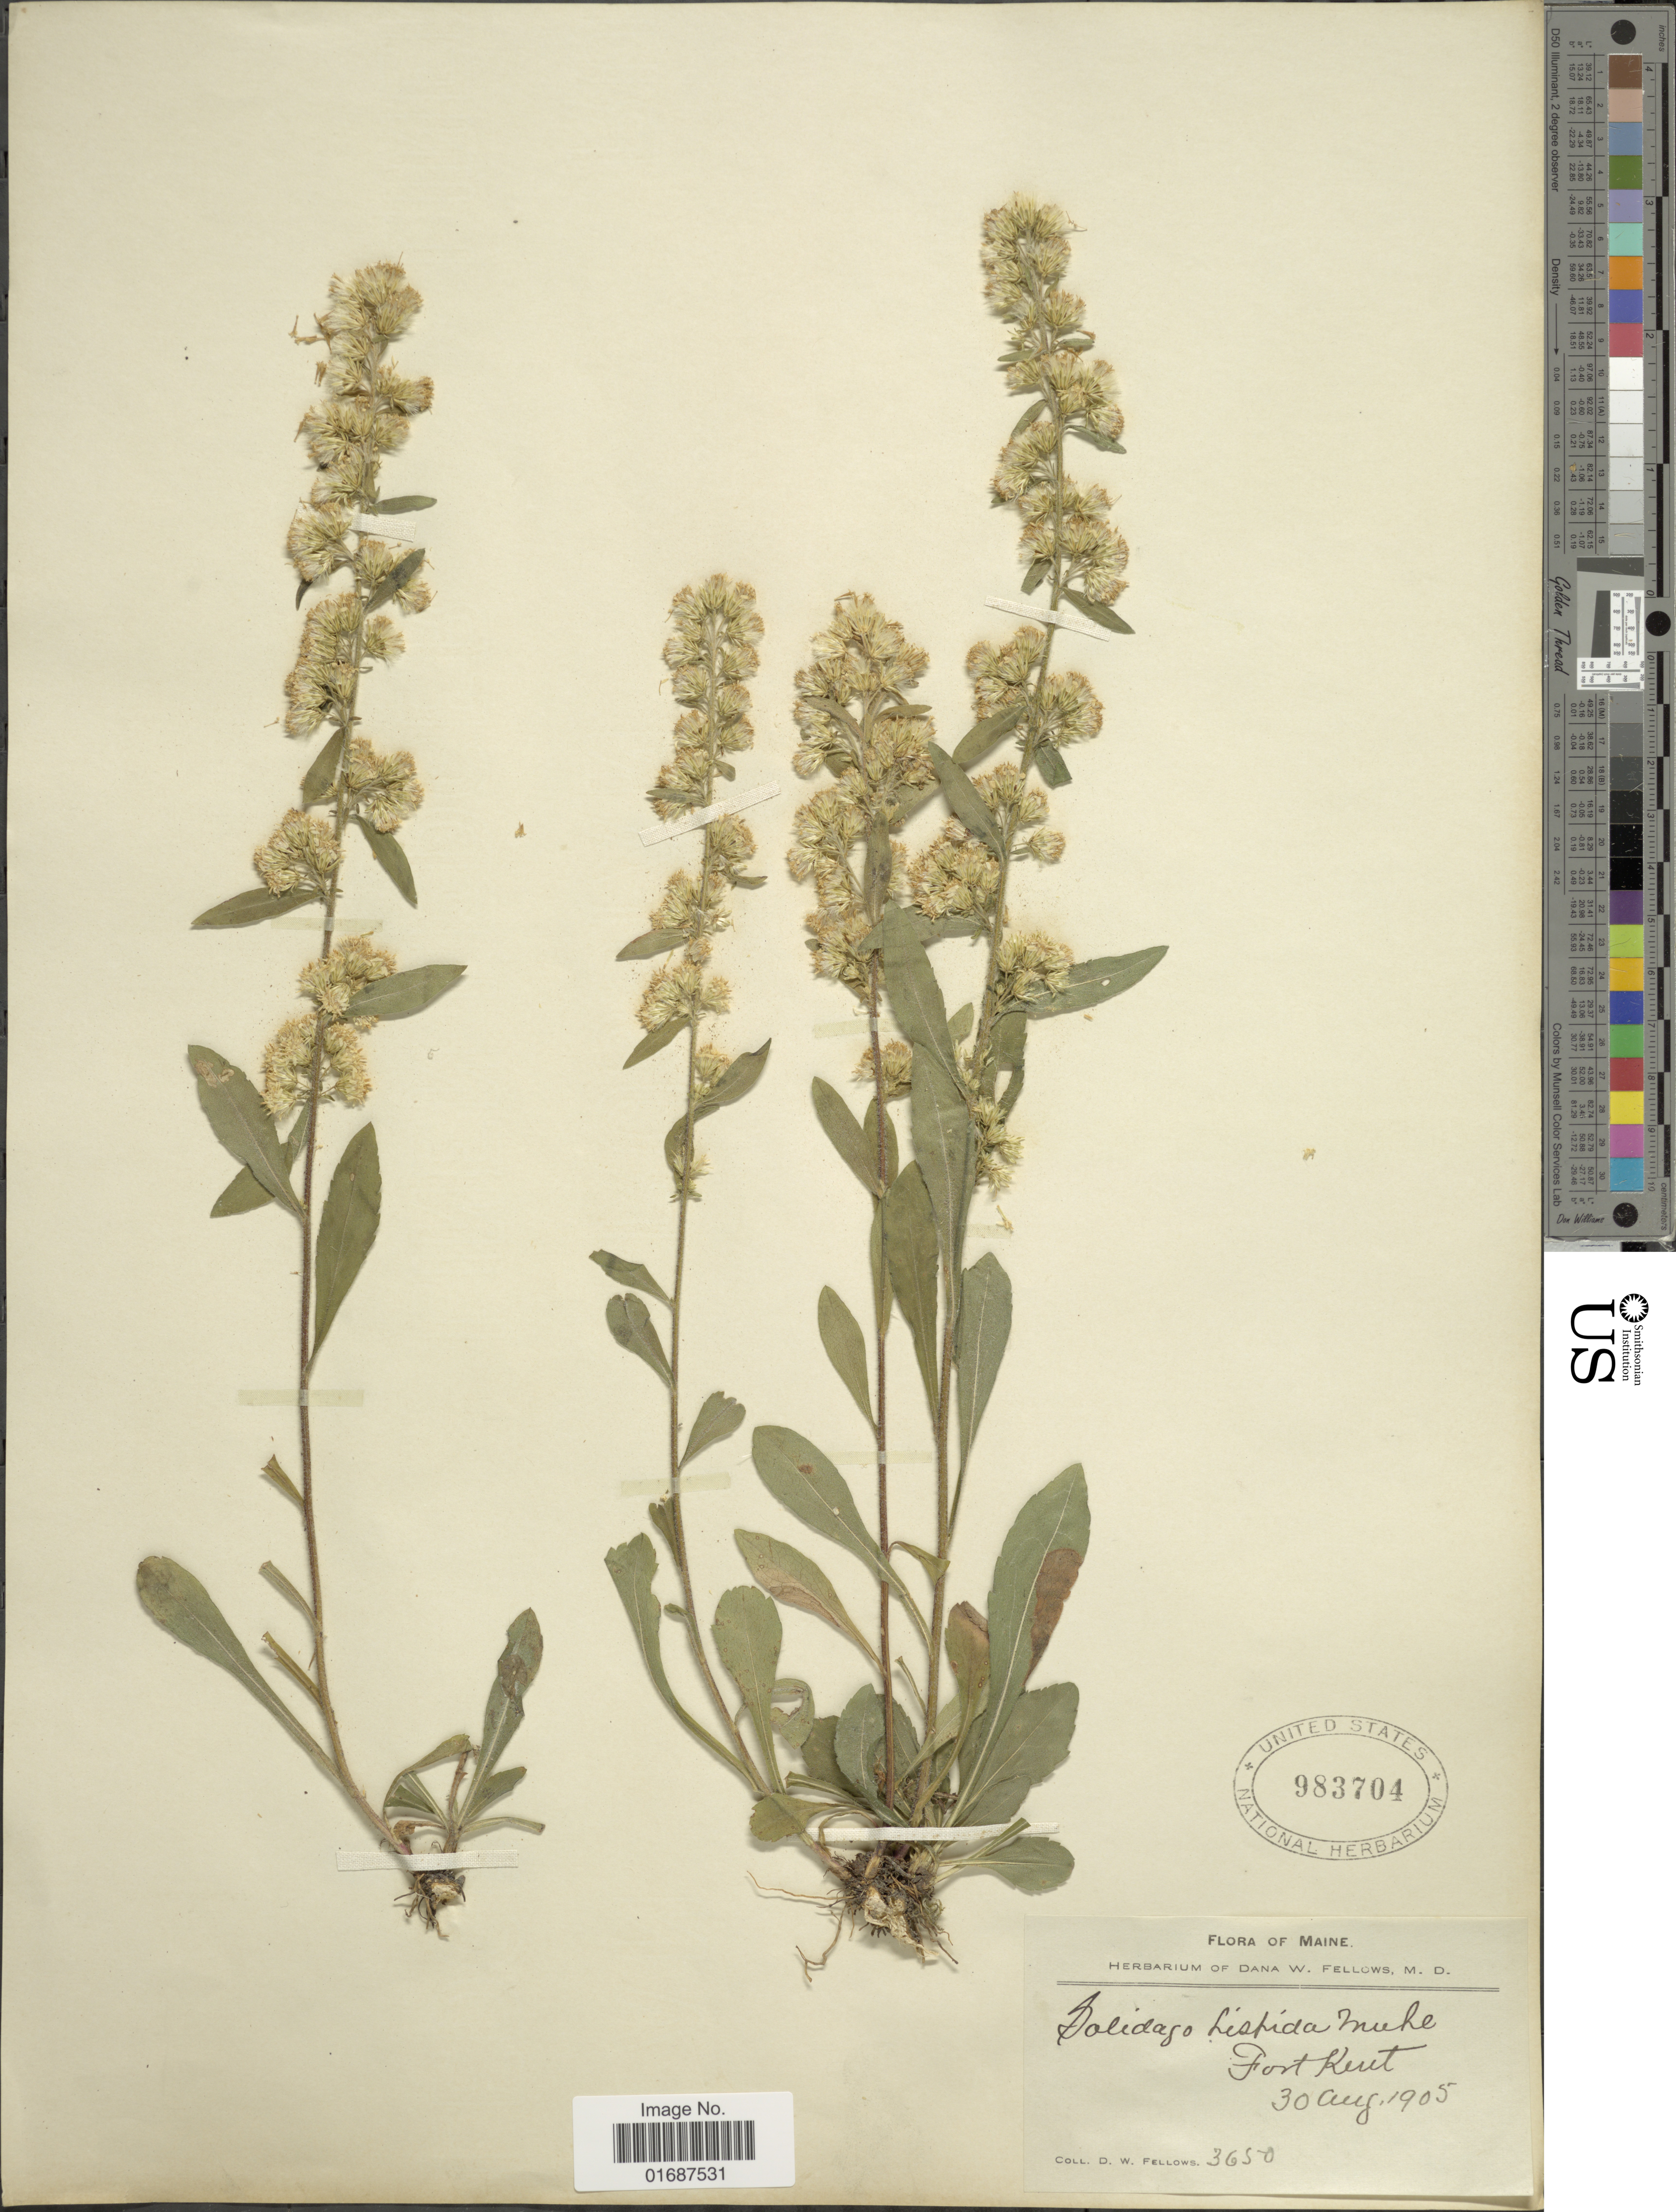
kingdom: Plantae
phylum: Tracheophyta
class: Magnoliopsida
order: Asterales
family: Asteraceae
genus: Solidago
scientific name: Solidago hispida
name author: Muhl. ex Willd.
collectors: D. W. Fellows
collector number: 3650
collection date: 1905-08-30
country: United States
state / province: Maine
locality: Fort Kent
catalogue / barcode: US 983704